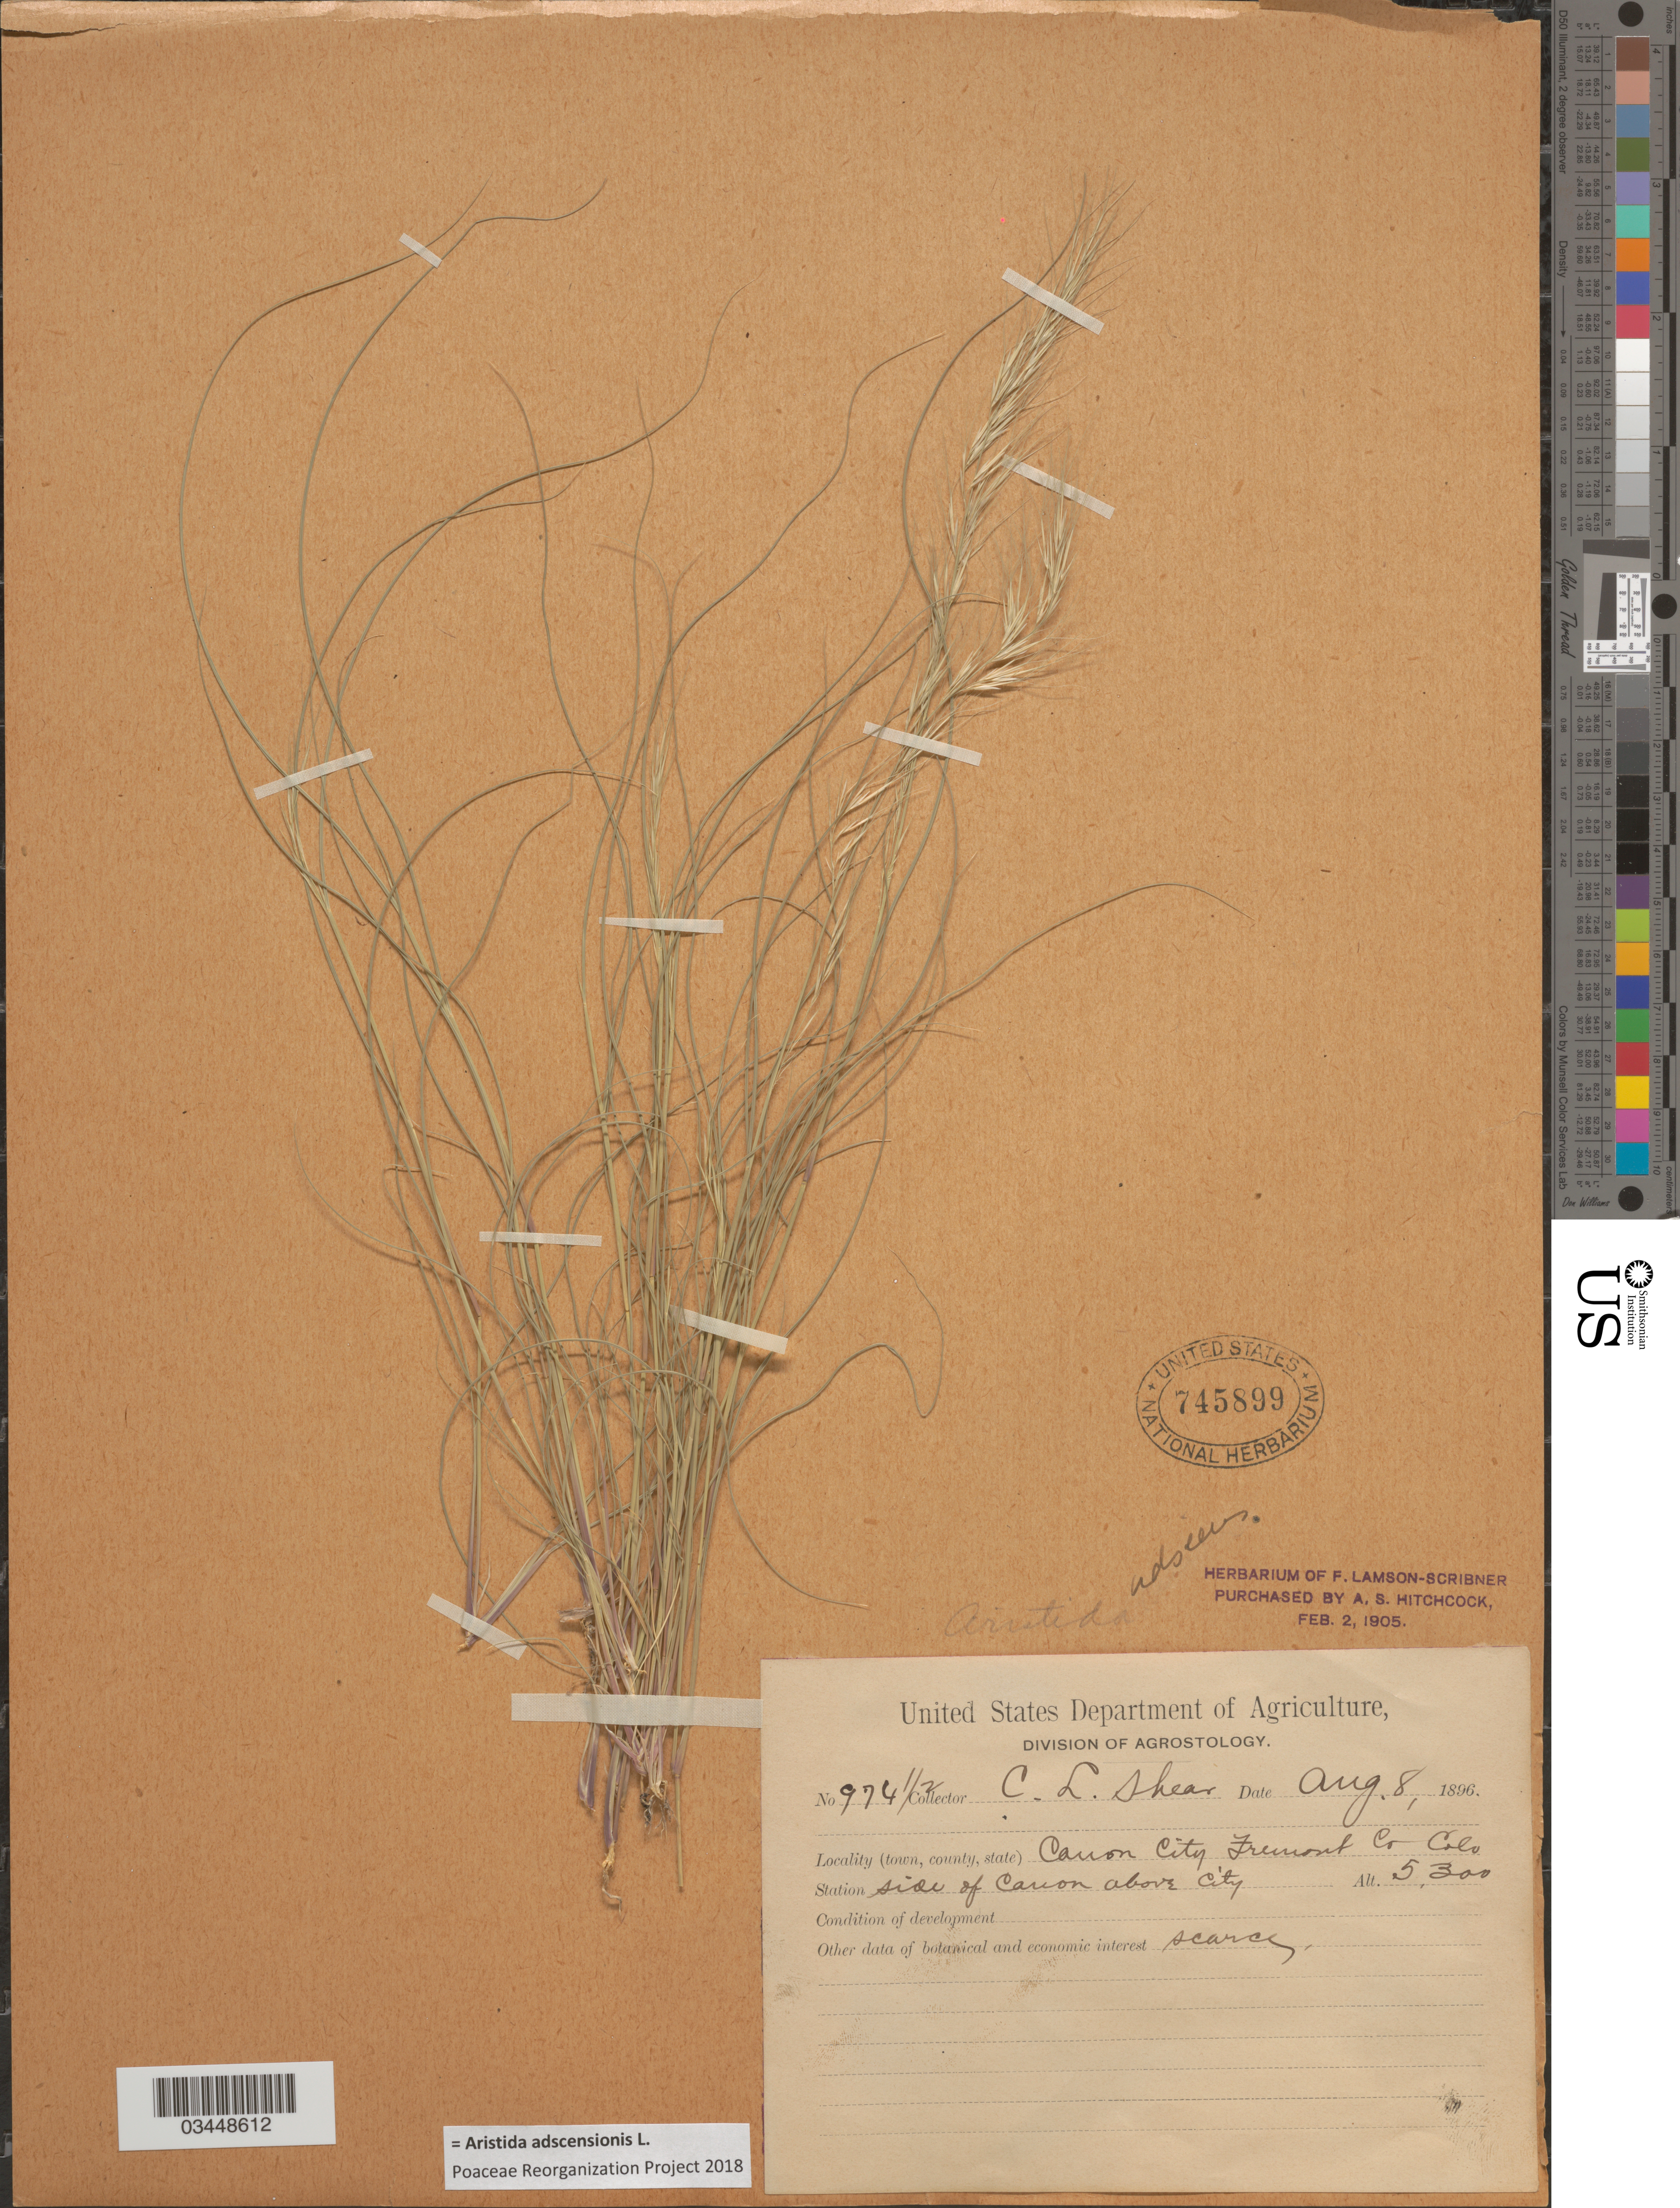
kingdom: Plantae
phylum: Tracheophyta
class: Liliopsida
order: Poales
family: Poaceae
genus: Aristida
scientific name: Aristida adscensionis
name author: L.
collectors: C. L. Shear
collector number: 974½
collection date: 1896-08-08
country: United States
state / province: Colorado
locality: Canon City Fremont Co. Station side of Canon above city.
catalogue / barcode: US 745899